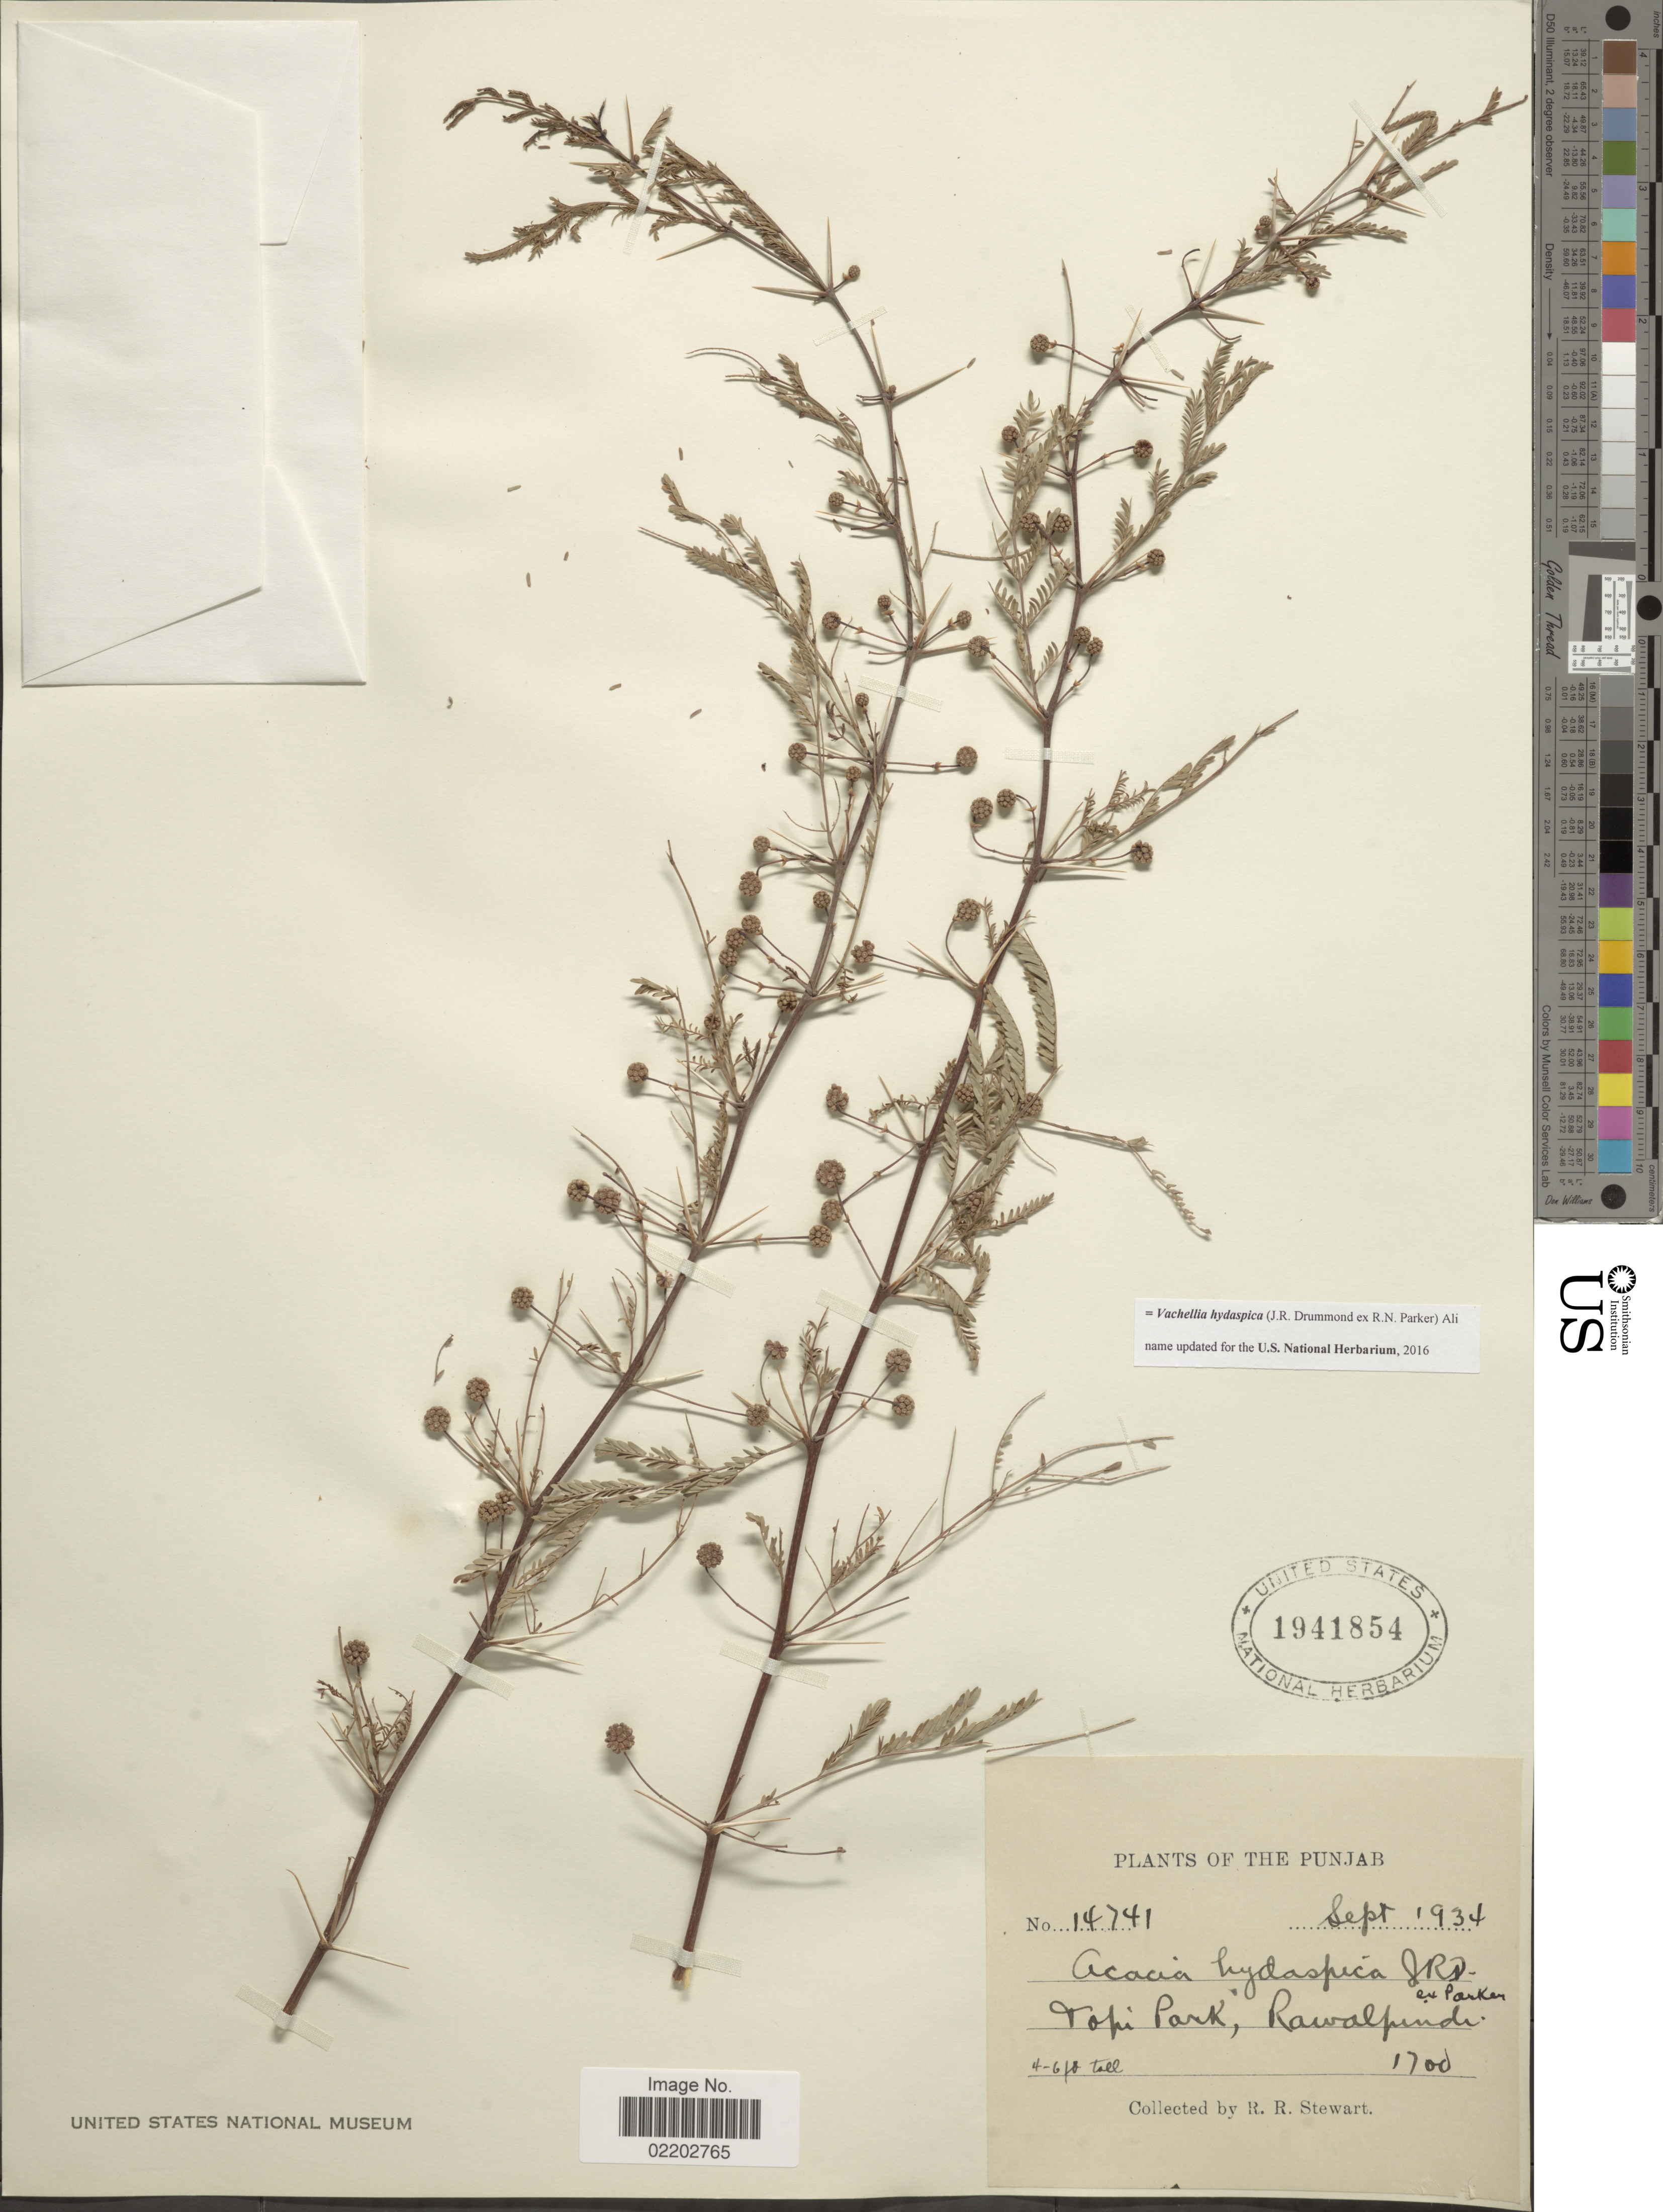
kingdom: Plantae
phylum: Tracheophyta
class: Magnoliopsida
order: Fabales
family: Fabaceae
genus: Vachellia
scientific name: Vachellia hydaspica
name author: (J.R. Drumm. & R. Parker) Ali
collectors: R. R. Stewart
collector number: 14741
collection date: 1934-09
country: Pakistan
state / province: Punjab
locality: Topi Park, Rawalpindi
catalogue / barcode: US 1941854